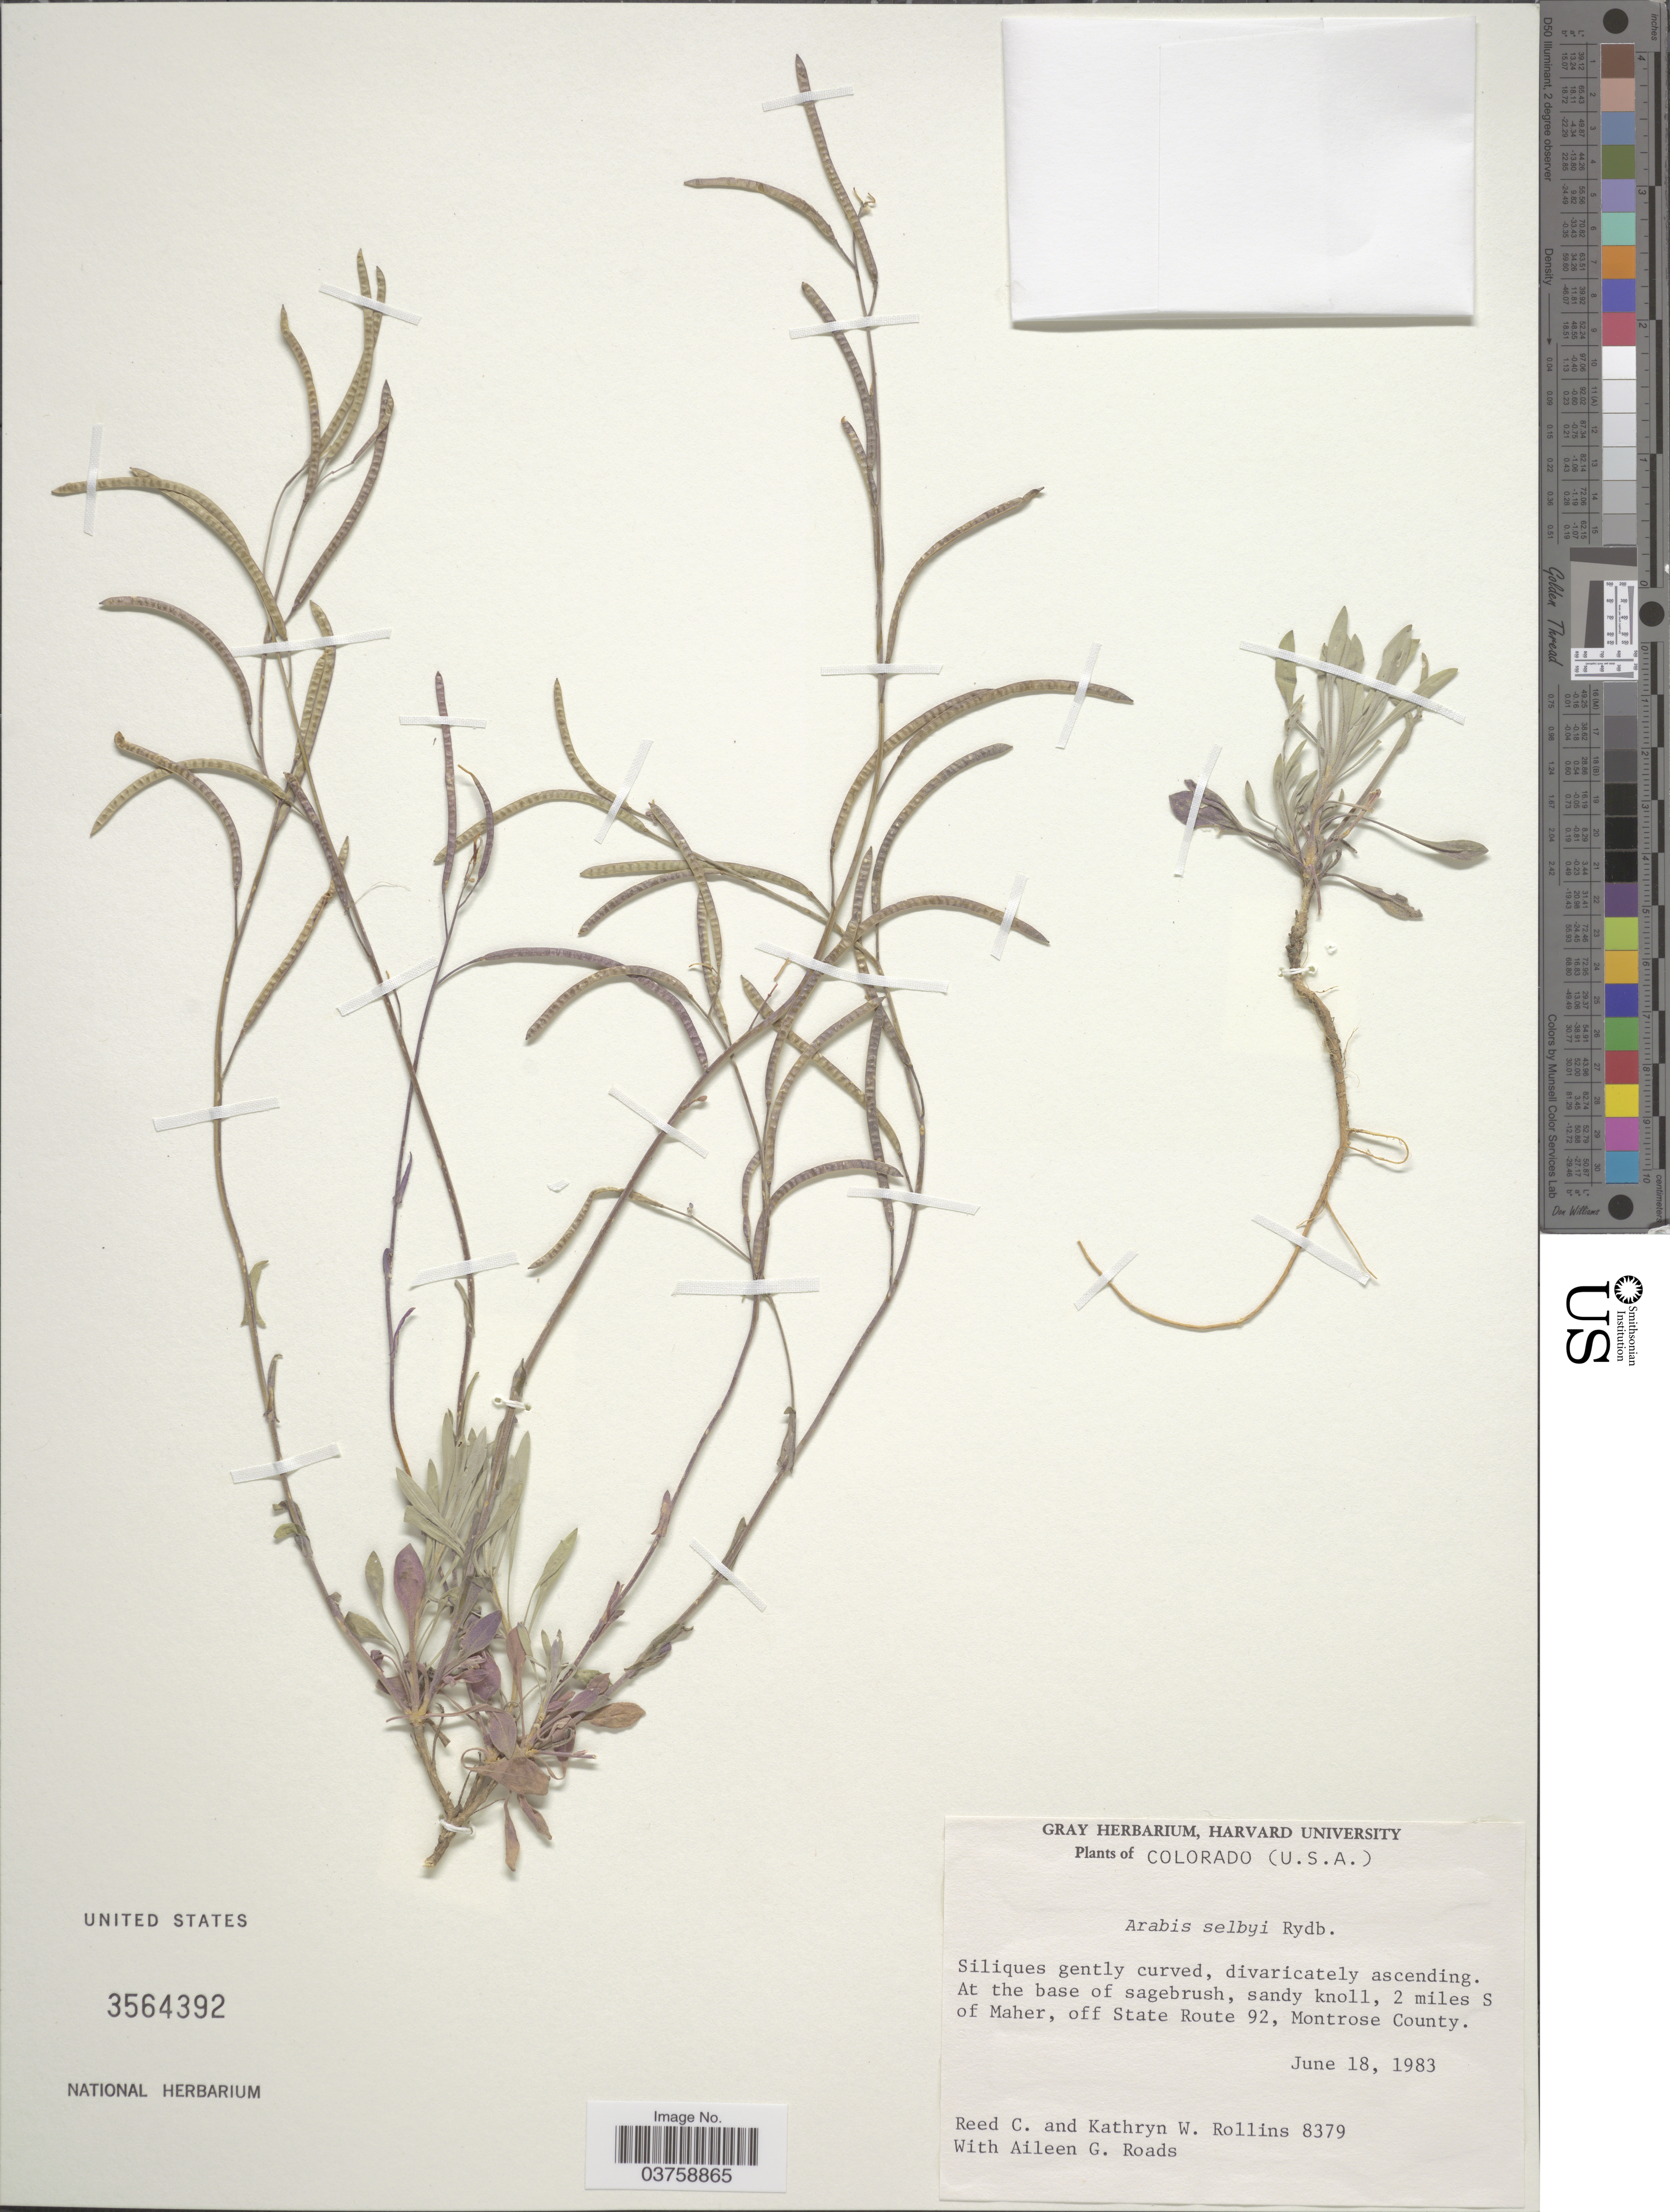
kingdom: Plantae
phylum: Tracheophyta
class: Magnoliopsida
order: Brassicales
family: Brassicaceae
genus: Arabis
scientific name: Arabis selbyi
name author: Rydb.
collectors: R. C. Rollins, K. W. Rollins & A. Roads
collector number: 8379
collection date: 1983-06-18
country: United States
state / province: Colorado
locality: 2 miles S of Maher, off State route 92, Montrose County.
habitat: at the base of sagebrush, sandy knoll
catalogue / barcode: US 3564392